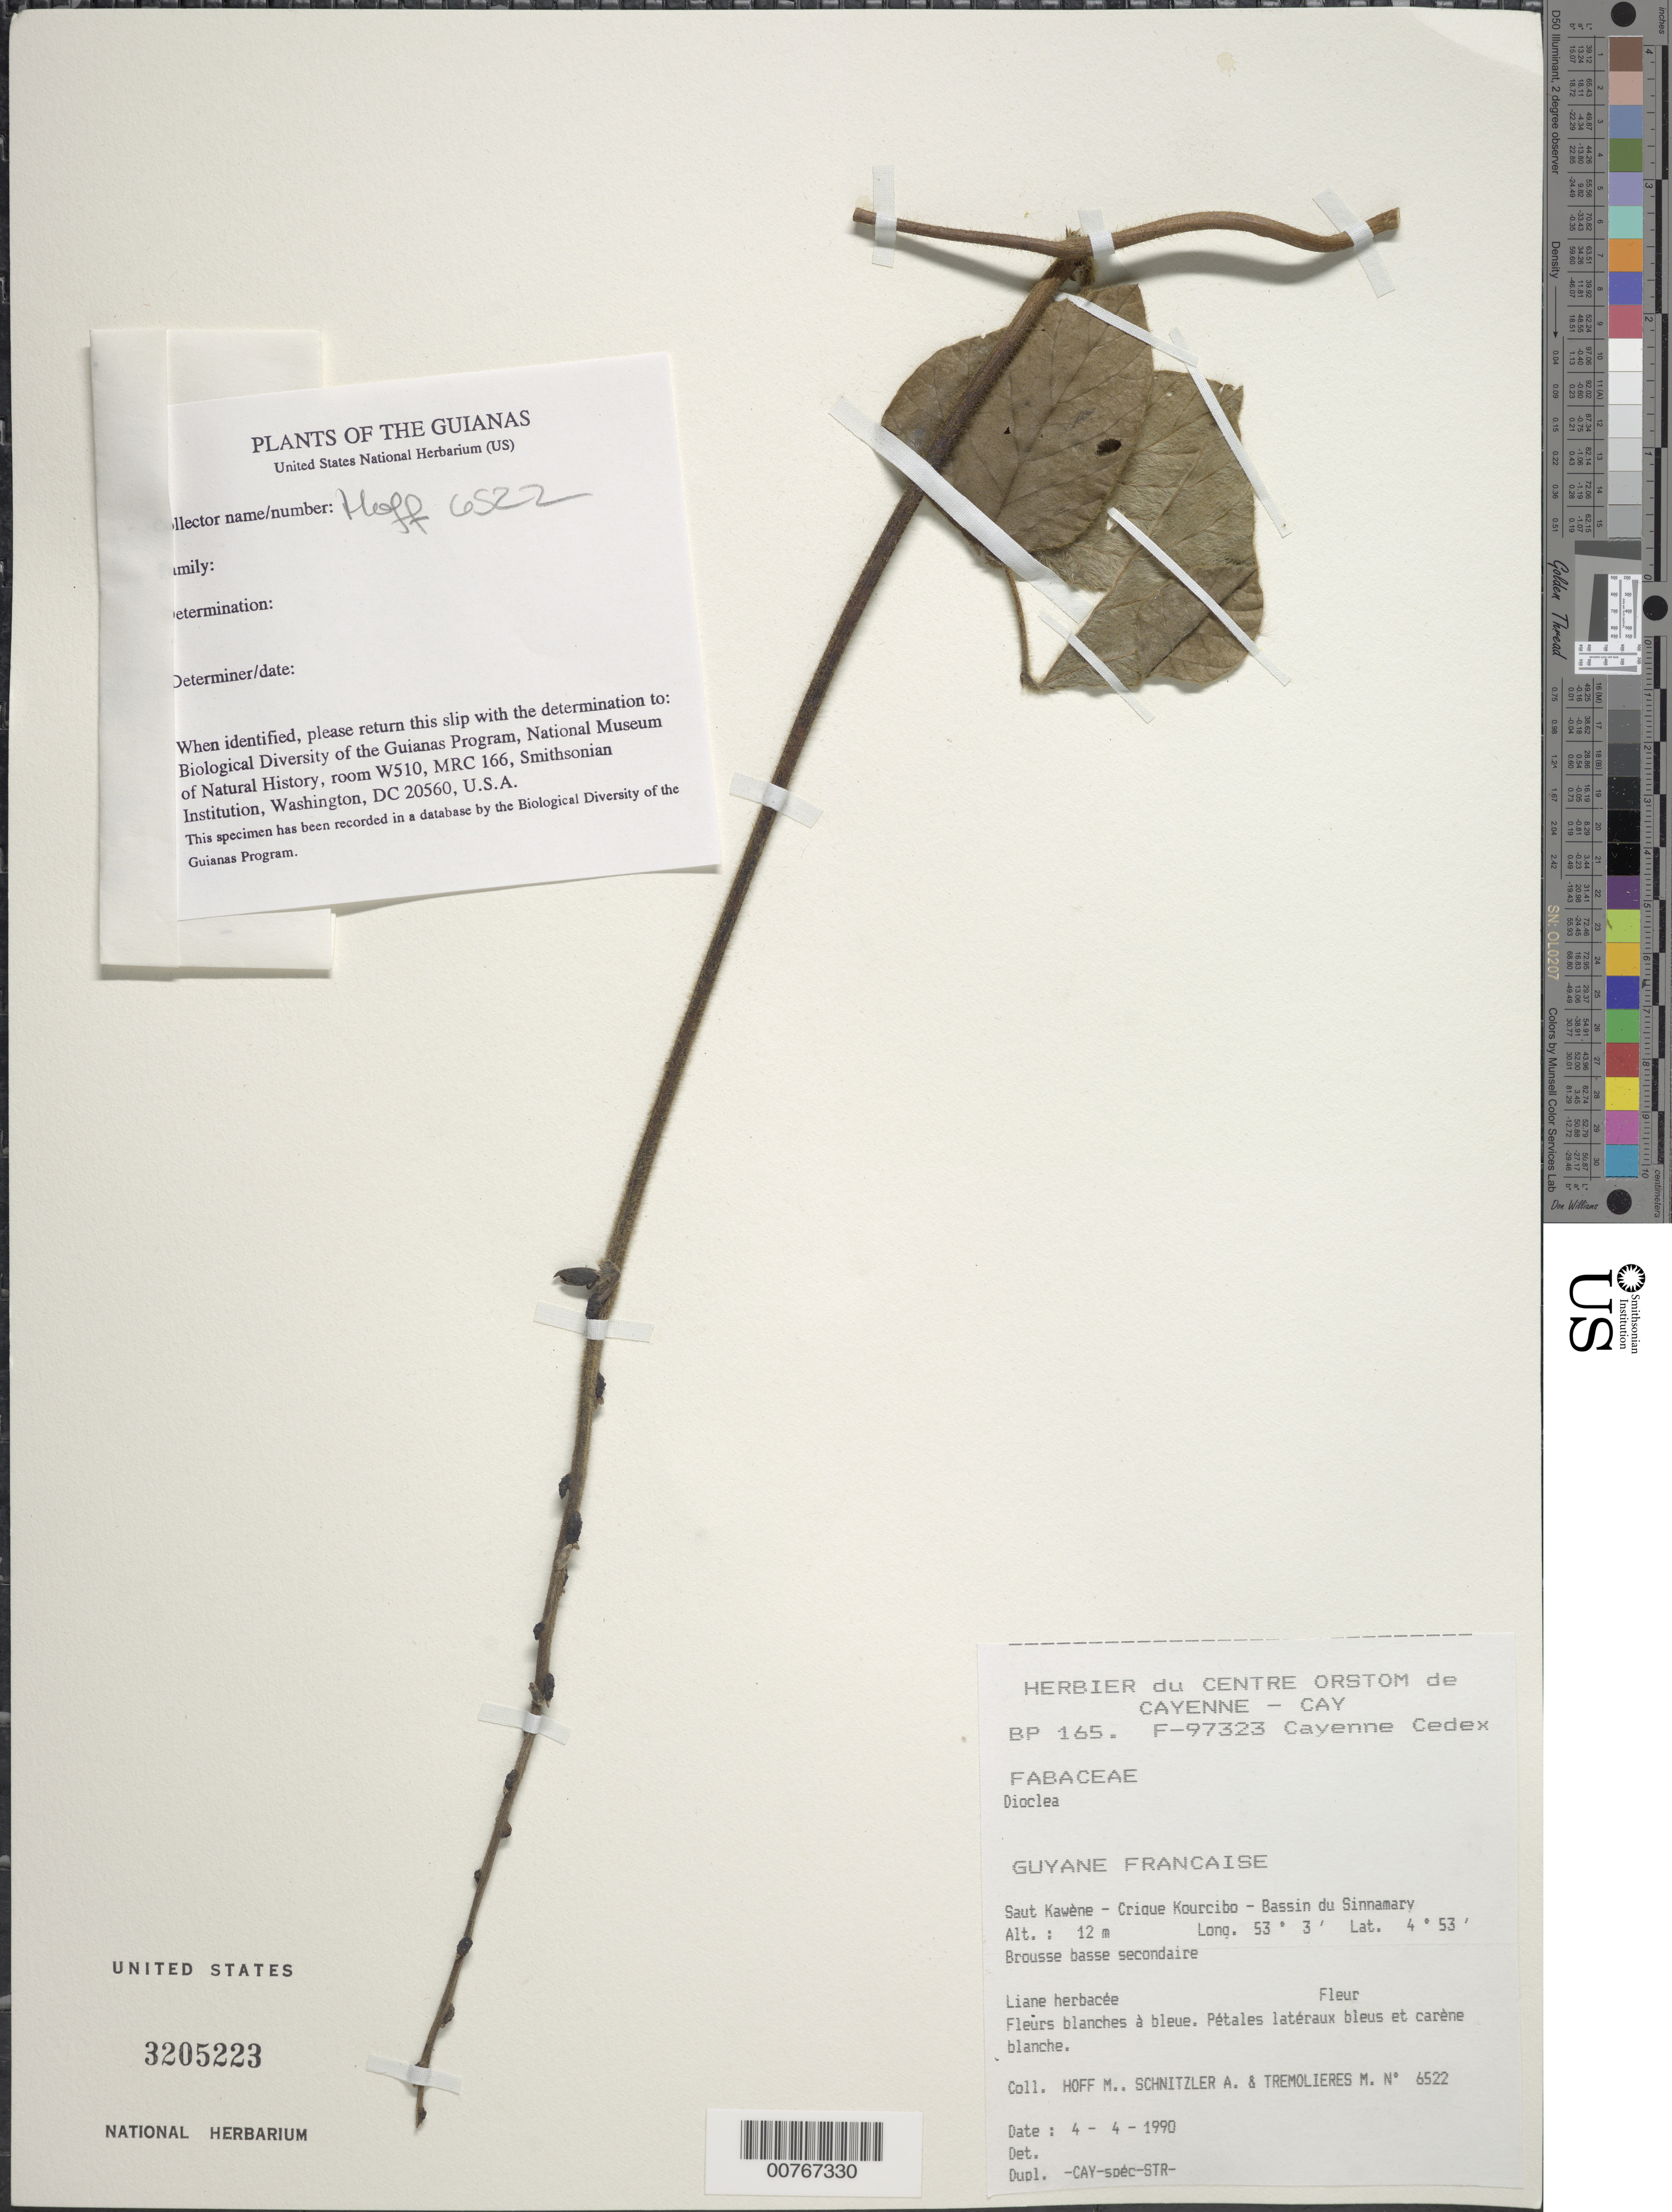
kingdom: Plantae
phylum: Tracheophyta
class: Magnoliopsida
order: Fabales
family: Fabaceae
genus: Pueraria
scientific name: Pueraria phaseoloides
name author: (Roxb.) Benth.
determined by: Léotard, G.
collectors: M. Hoff, A. Schnitzler & M. Tremolieres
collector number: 6522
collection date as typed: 4-Apr-90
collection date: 1990-04-04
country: French Guiana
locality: Saut Kawène, Crique Kourcibo, Bassin du Sinnamary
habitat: Brousse basse secondaire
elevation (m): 12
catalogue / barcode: US 3205223